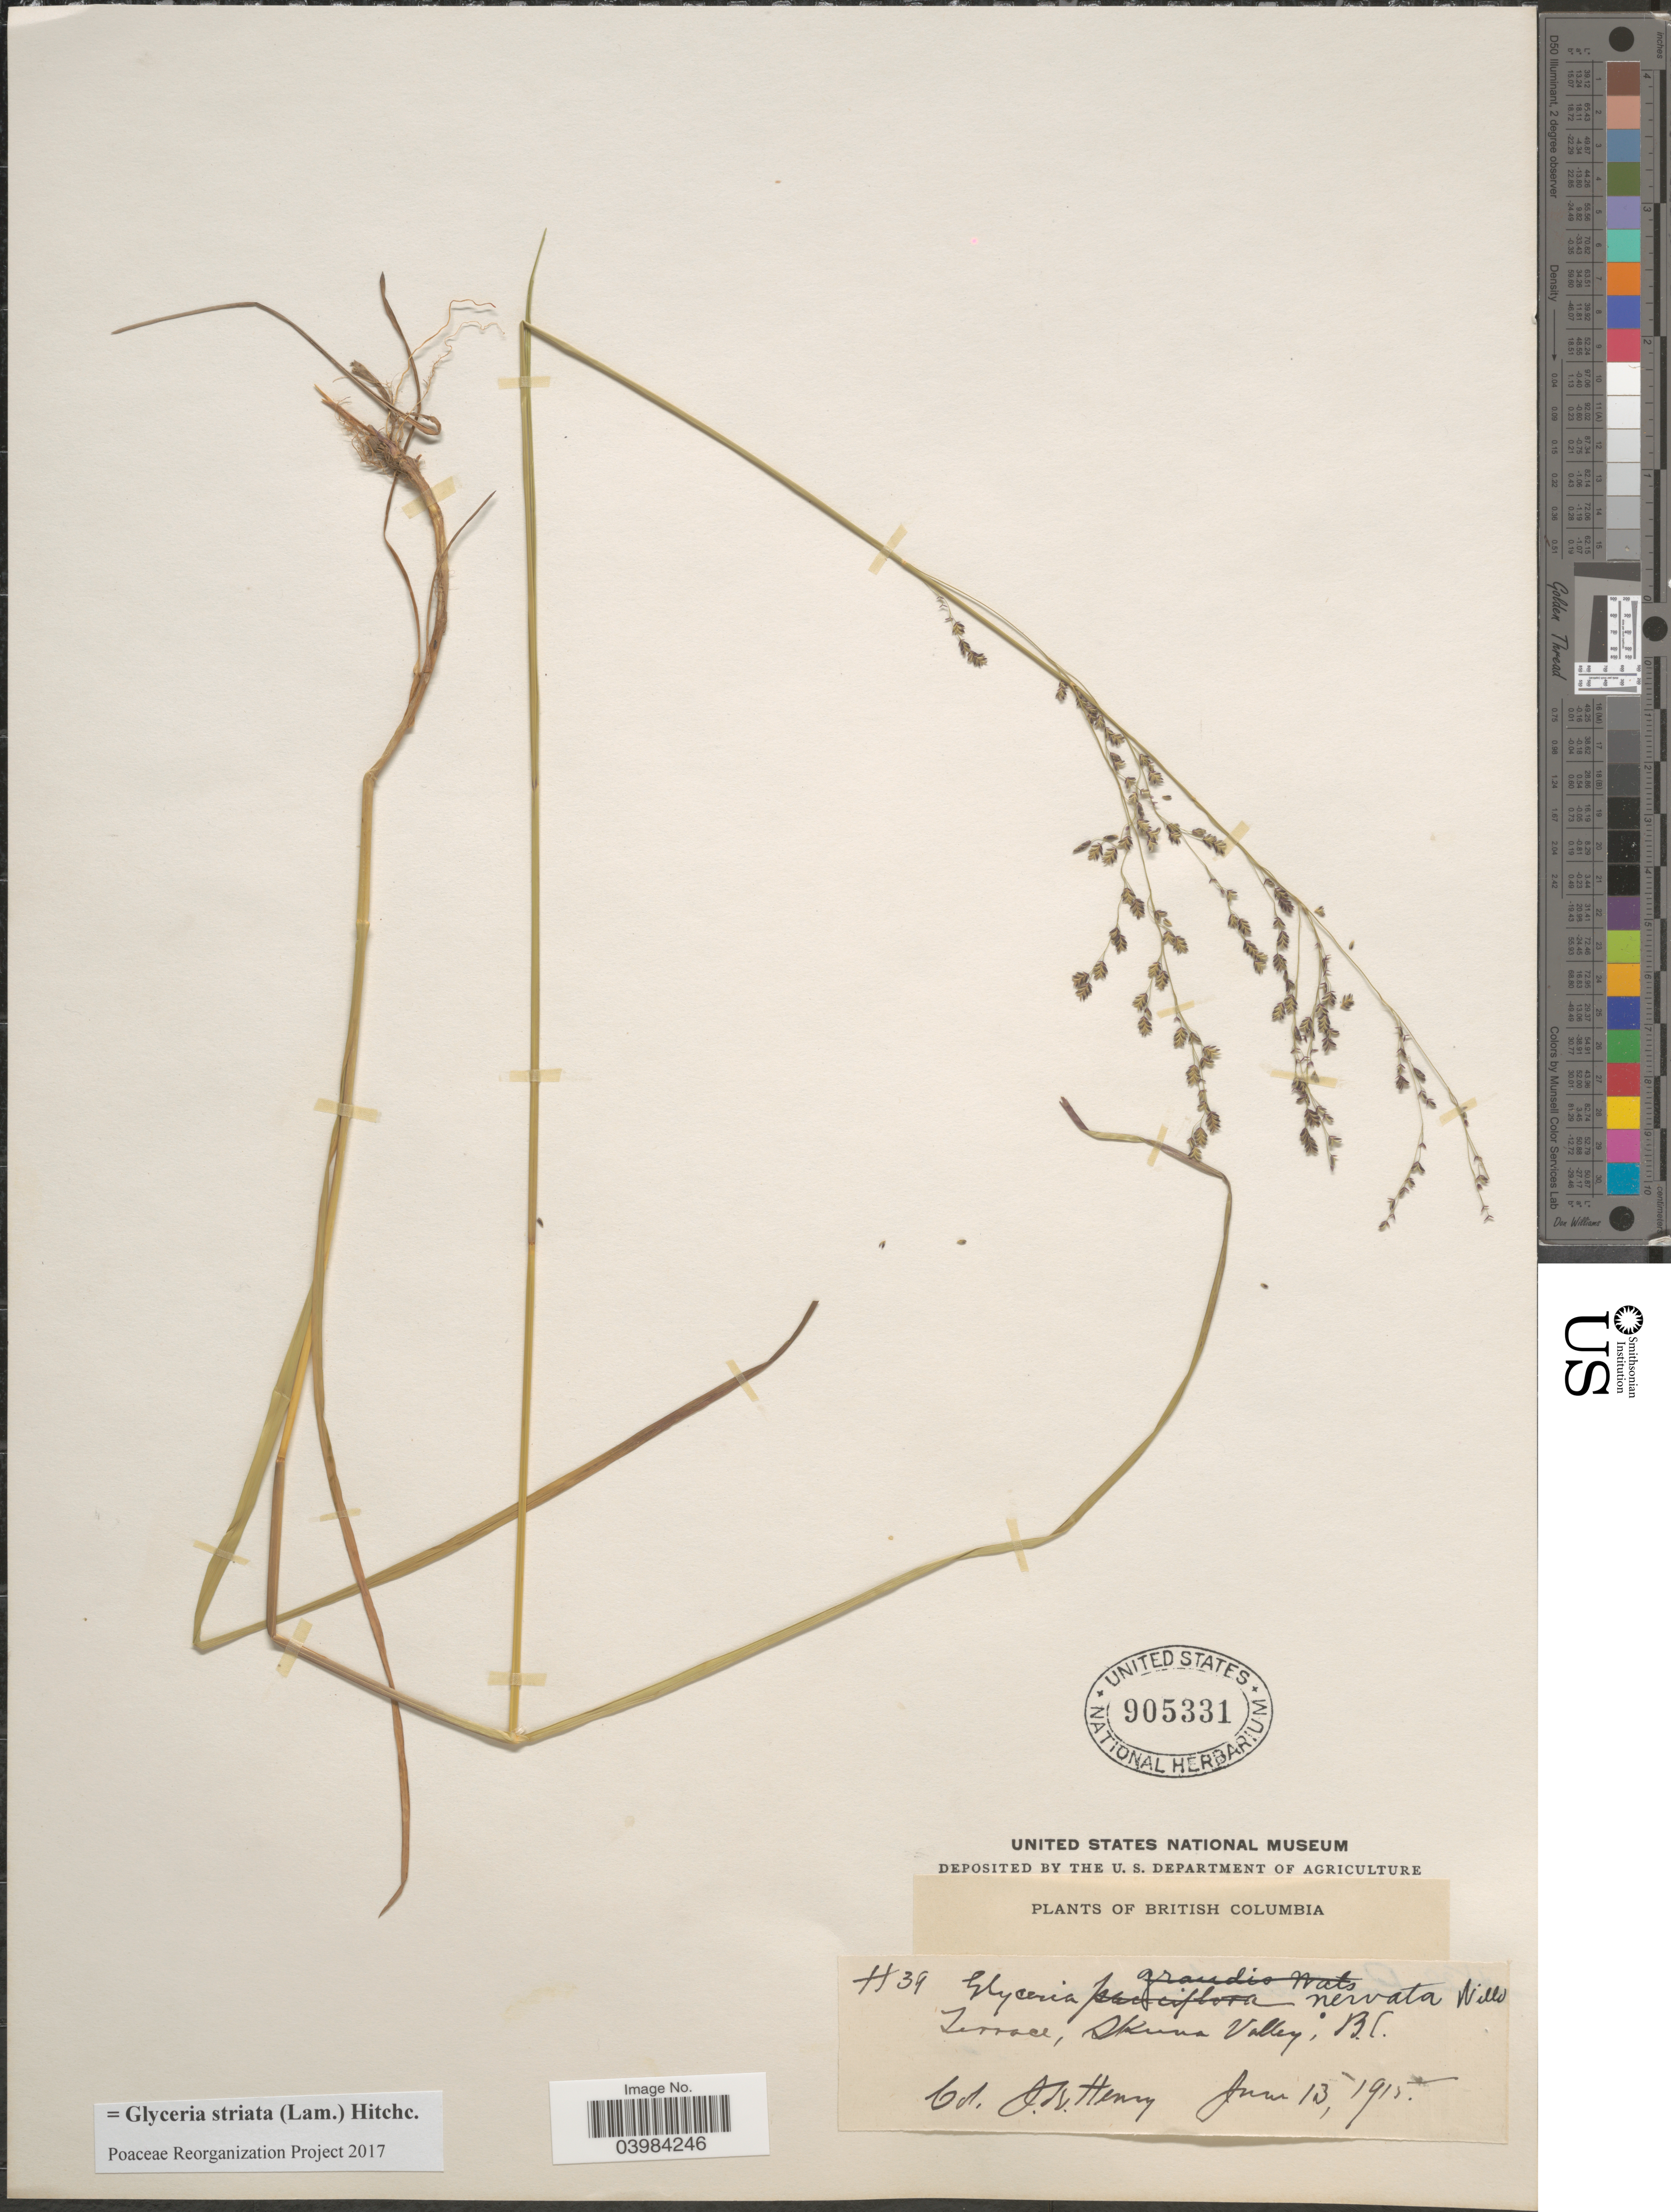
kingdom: Plantae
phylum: Tracheophyta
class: Liliopsida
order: Poales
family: Poaceae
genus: Glyceria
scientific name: Glyceria striata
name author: (Lam.) Hitchc.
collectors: J. K. Henry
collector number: H39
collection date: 1915-06-13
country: Canada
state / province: British Columbia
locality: Terrace, Skuna Valley.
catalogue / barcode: US 905331